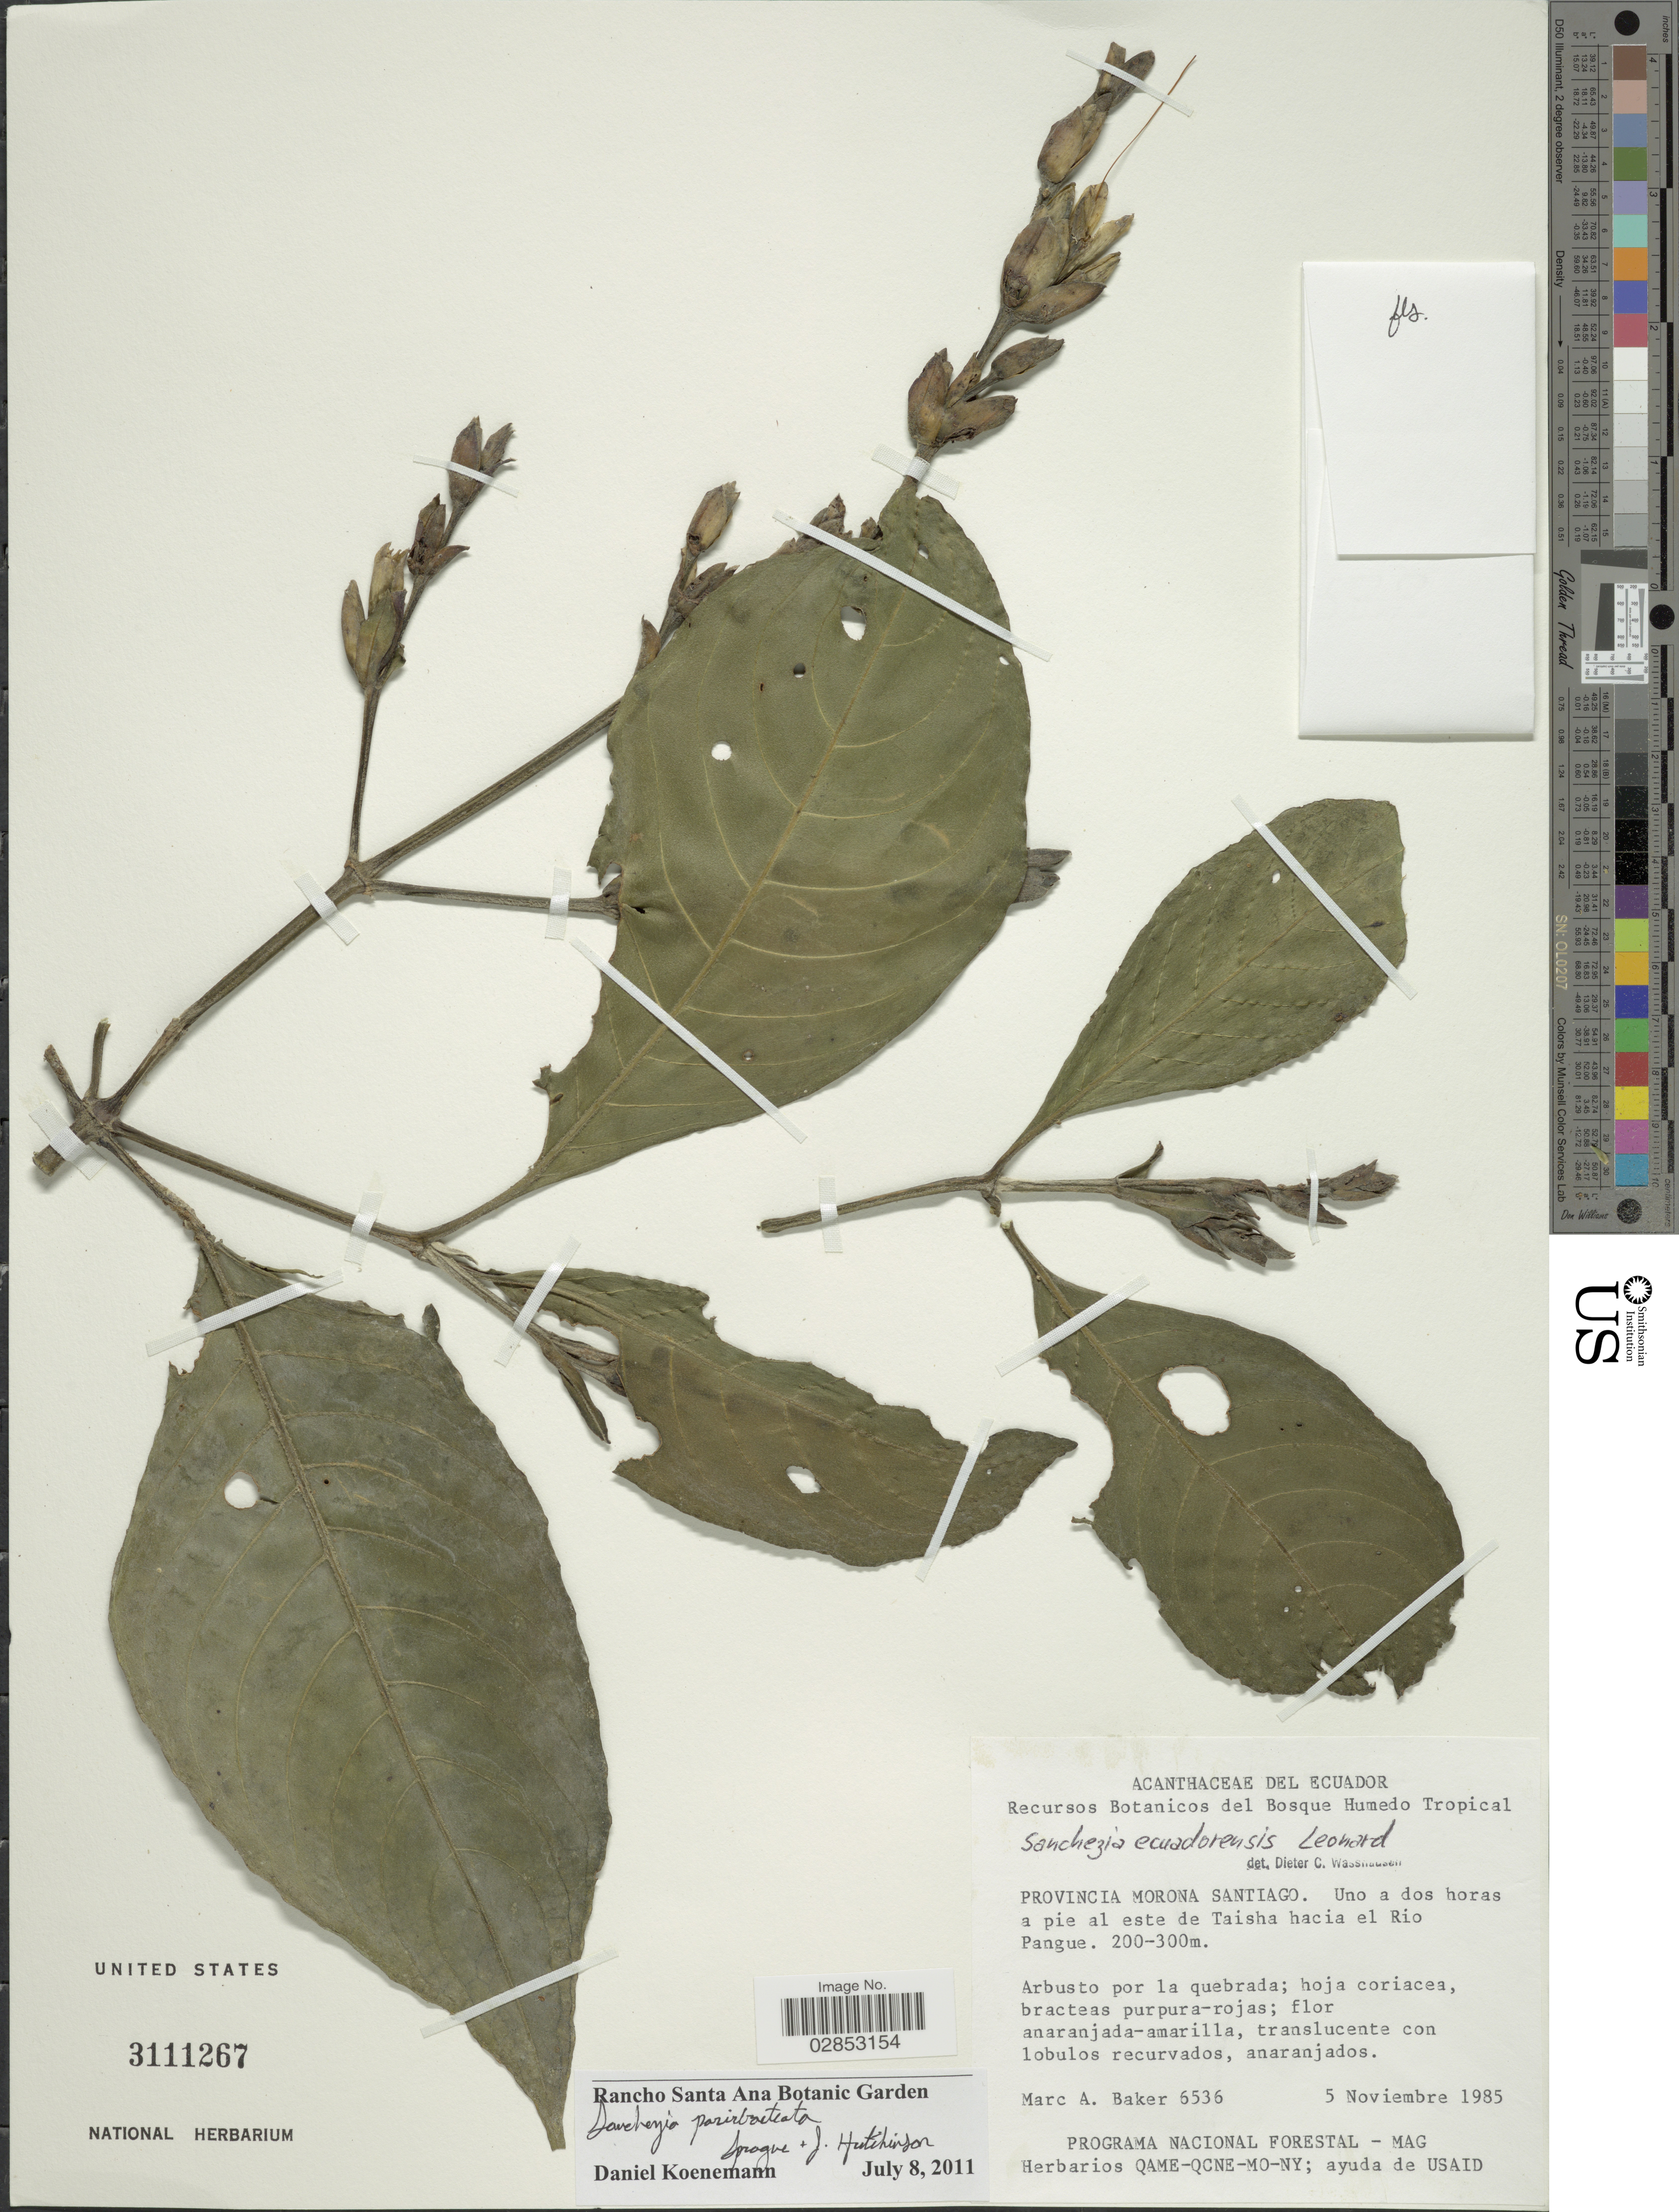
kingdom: Plantae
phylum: Tracheophyta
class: Magnoliopsida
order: Lamiales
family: Acanthaceae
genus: Sanchezia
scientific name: Sanchezia parvibracteata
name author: Sprague & Hutch.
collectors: M. A. Baker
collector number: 6536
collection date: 1985-11-05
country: Ecuador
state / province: Morona-Santiago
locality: Uno a dos horas a pie al este de Taisha hacia el Rio Pangue.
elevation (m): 200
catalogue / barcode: US 3111267